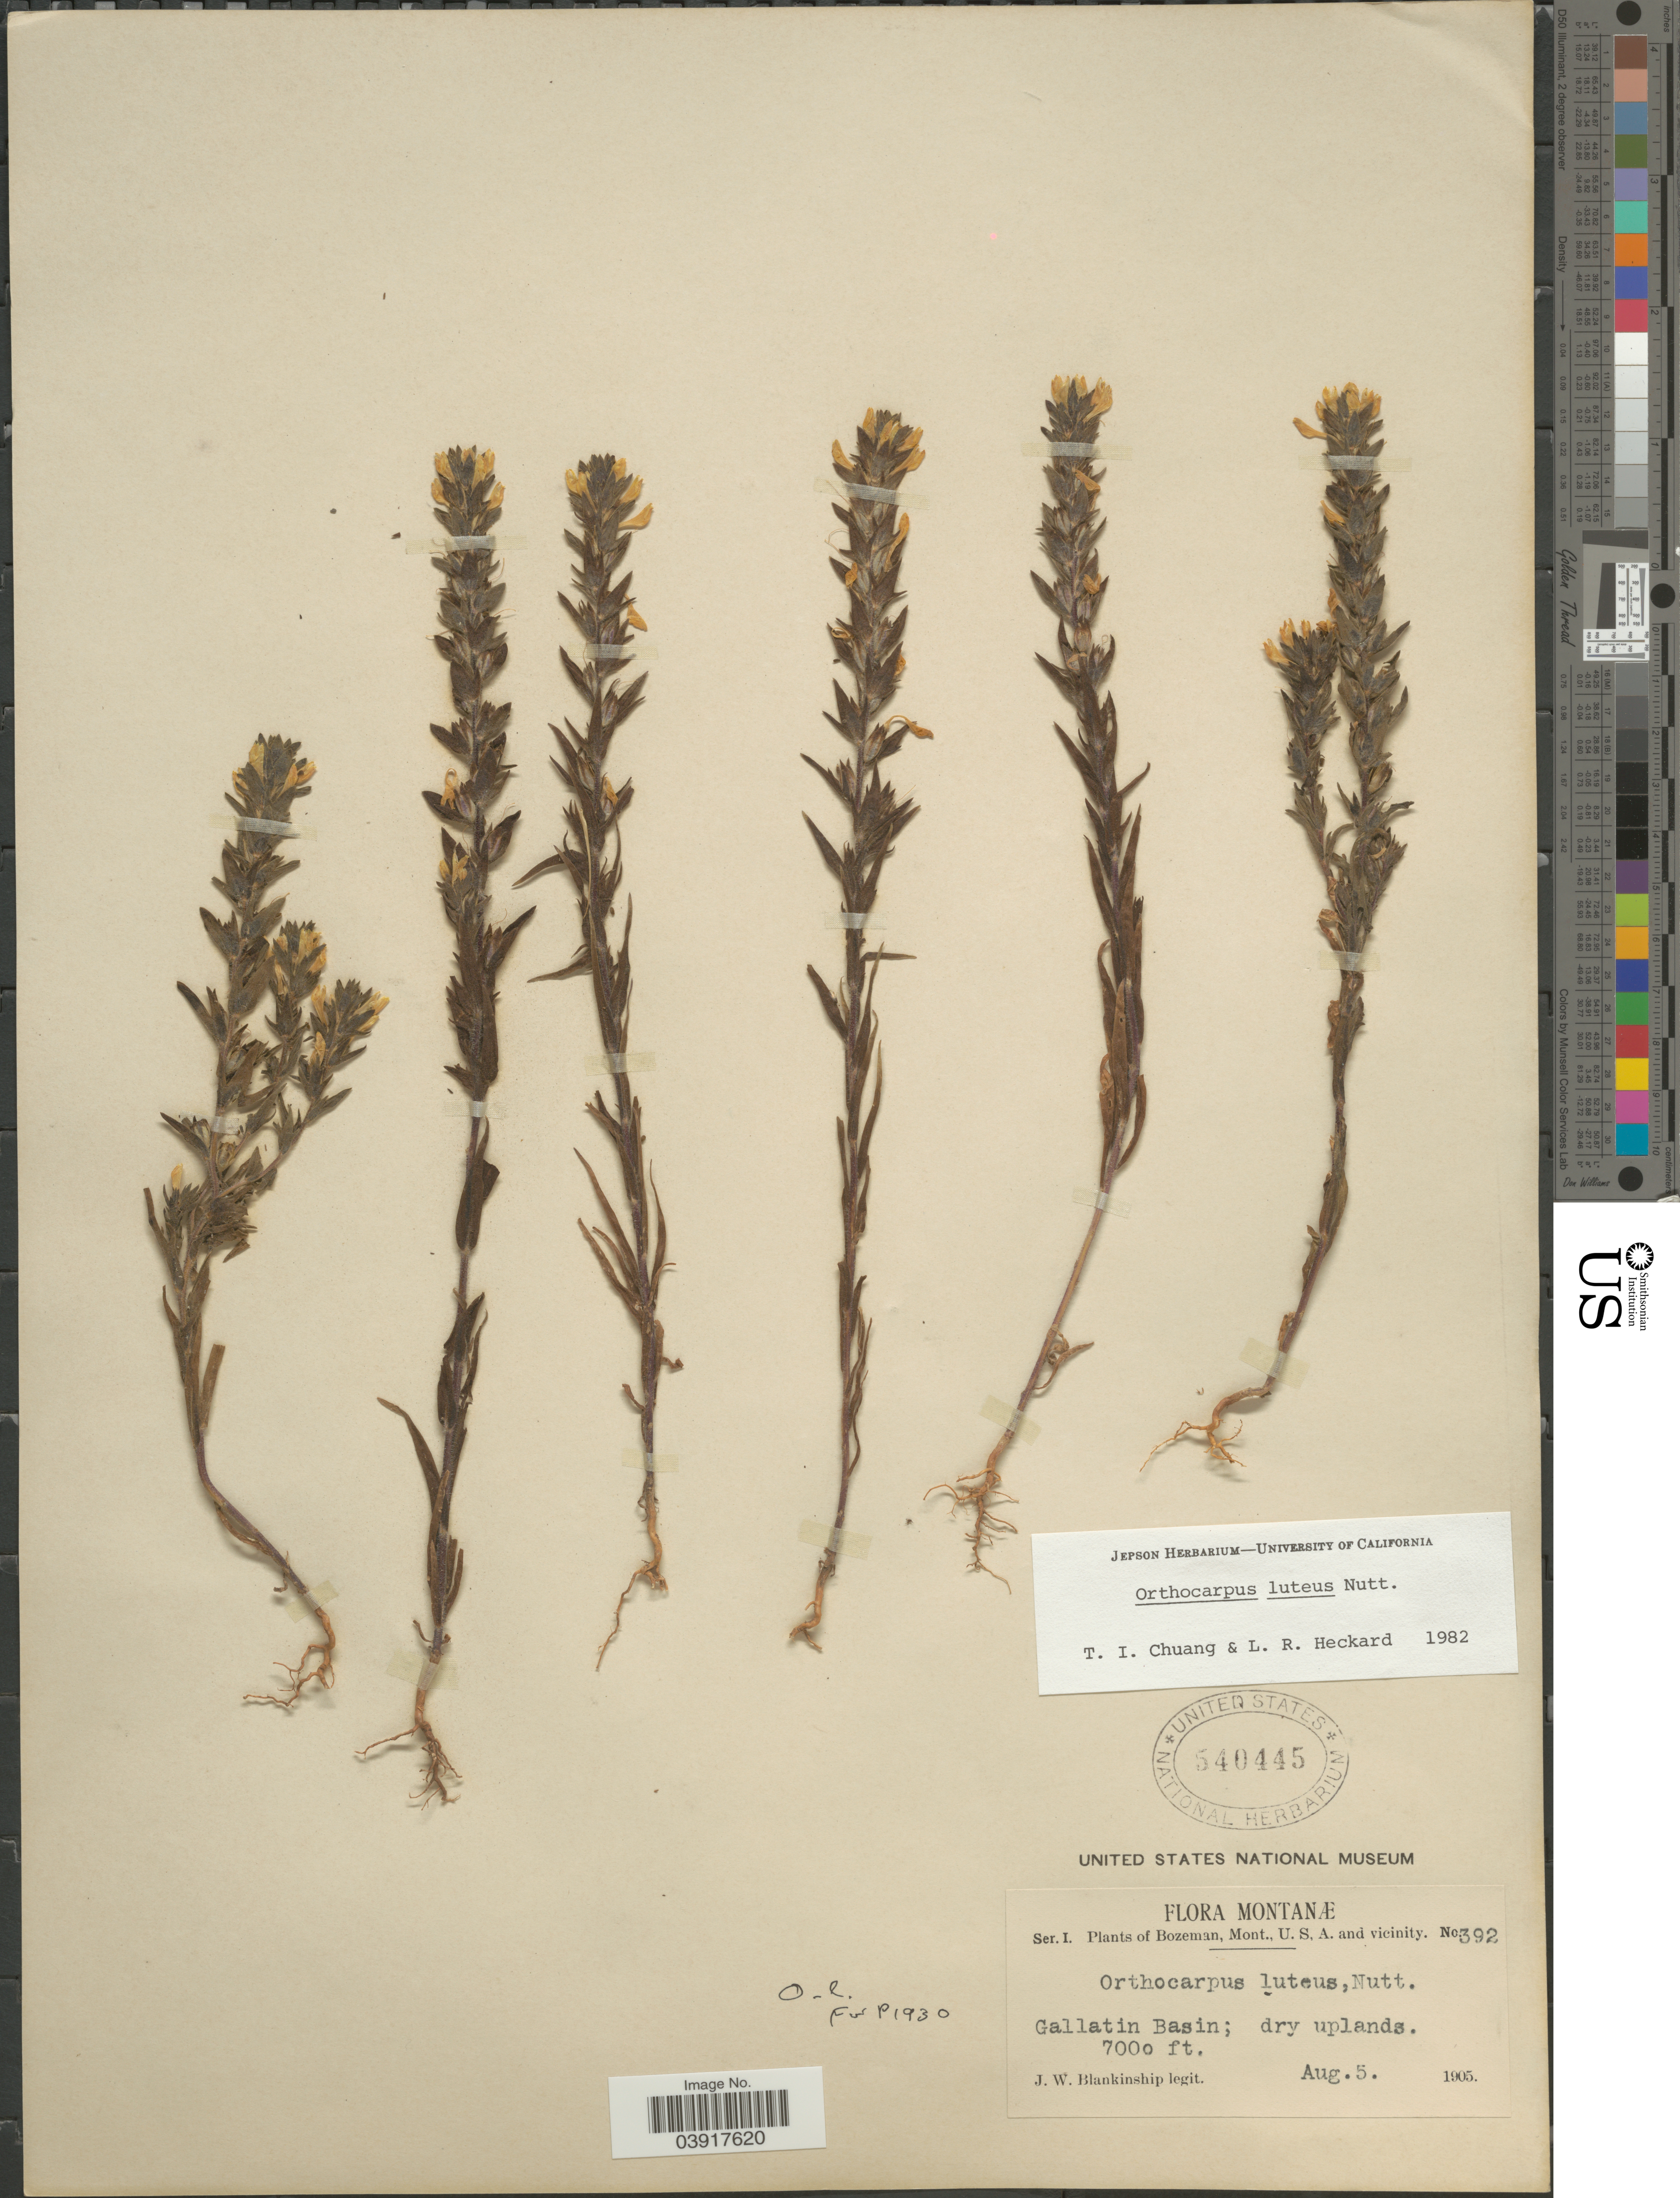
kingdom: Plantae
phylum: Tracheophyta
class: Magnoliopsida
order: Lamiales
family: Orobanchaceae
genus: Orthocarpus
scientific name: Orthocarpus luteus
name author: Nutt.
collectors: J. W. Blankinship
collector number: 392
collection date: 1905-08-05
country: United States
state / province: Montana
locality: Bozeman, Mont., U.S.A. and vicinity. Gallatin Basin.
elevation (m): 2134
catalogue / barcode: US 540445